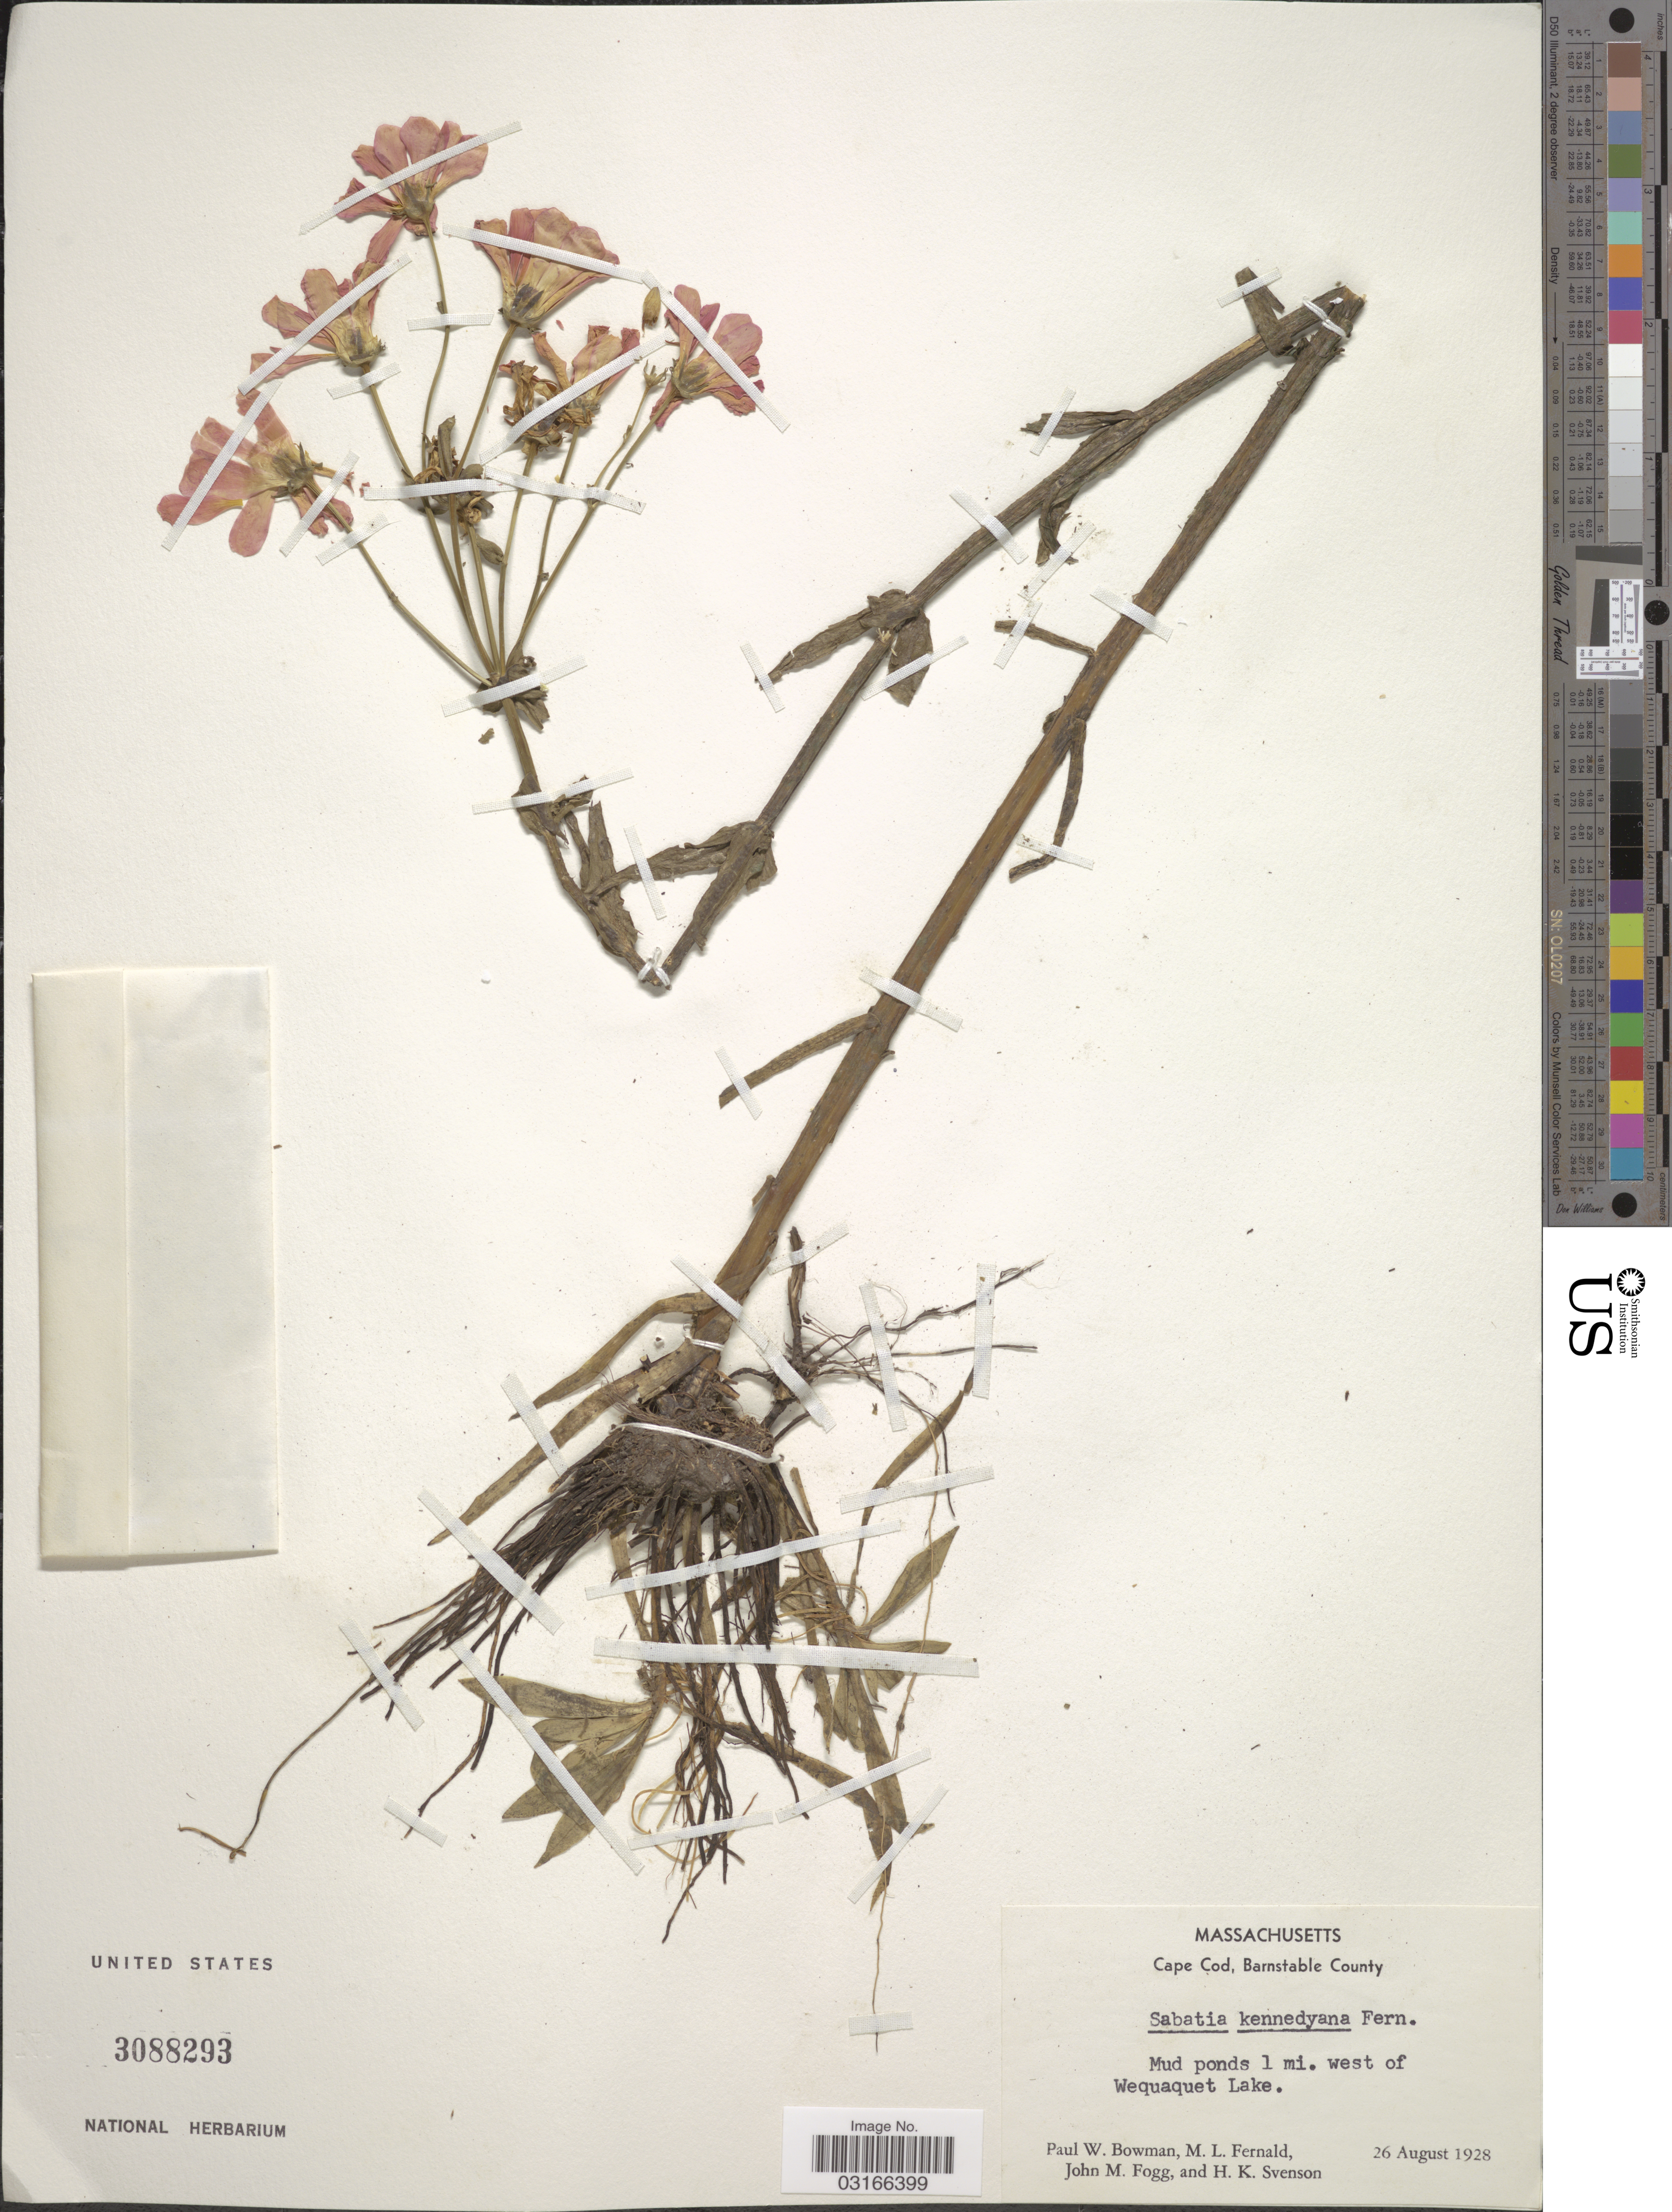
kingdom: Plantae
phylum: Tracheophyta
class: Magnoliopsida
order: Gentianales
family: Gentianaceae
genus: Sabatia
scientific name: Sabatia campestris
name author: Nutt.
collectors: P. Bowman & M. L. Fernald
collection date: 1928-08-26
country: United States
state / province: Massachusetts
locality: Cape Cod, Barnstable County. Mud ponds 1 mi. west of Wequaquet Lake.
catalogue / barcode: US 3088293